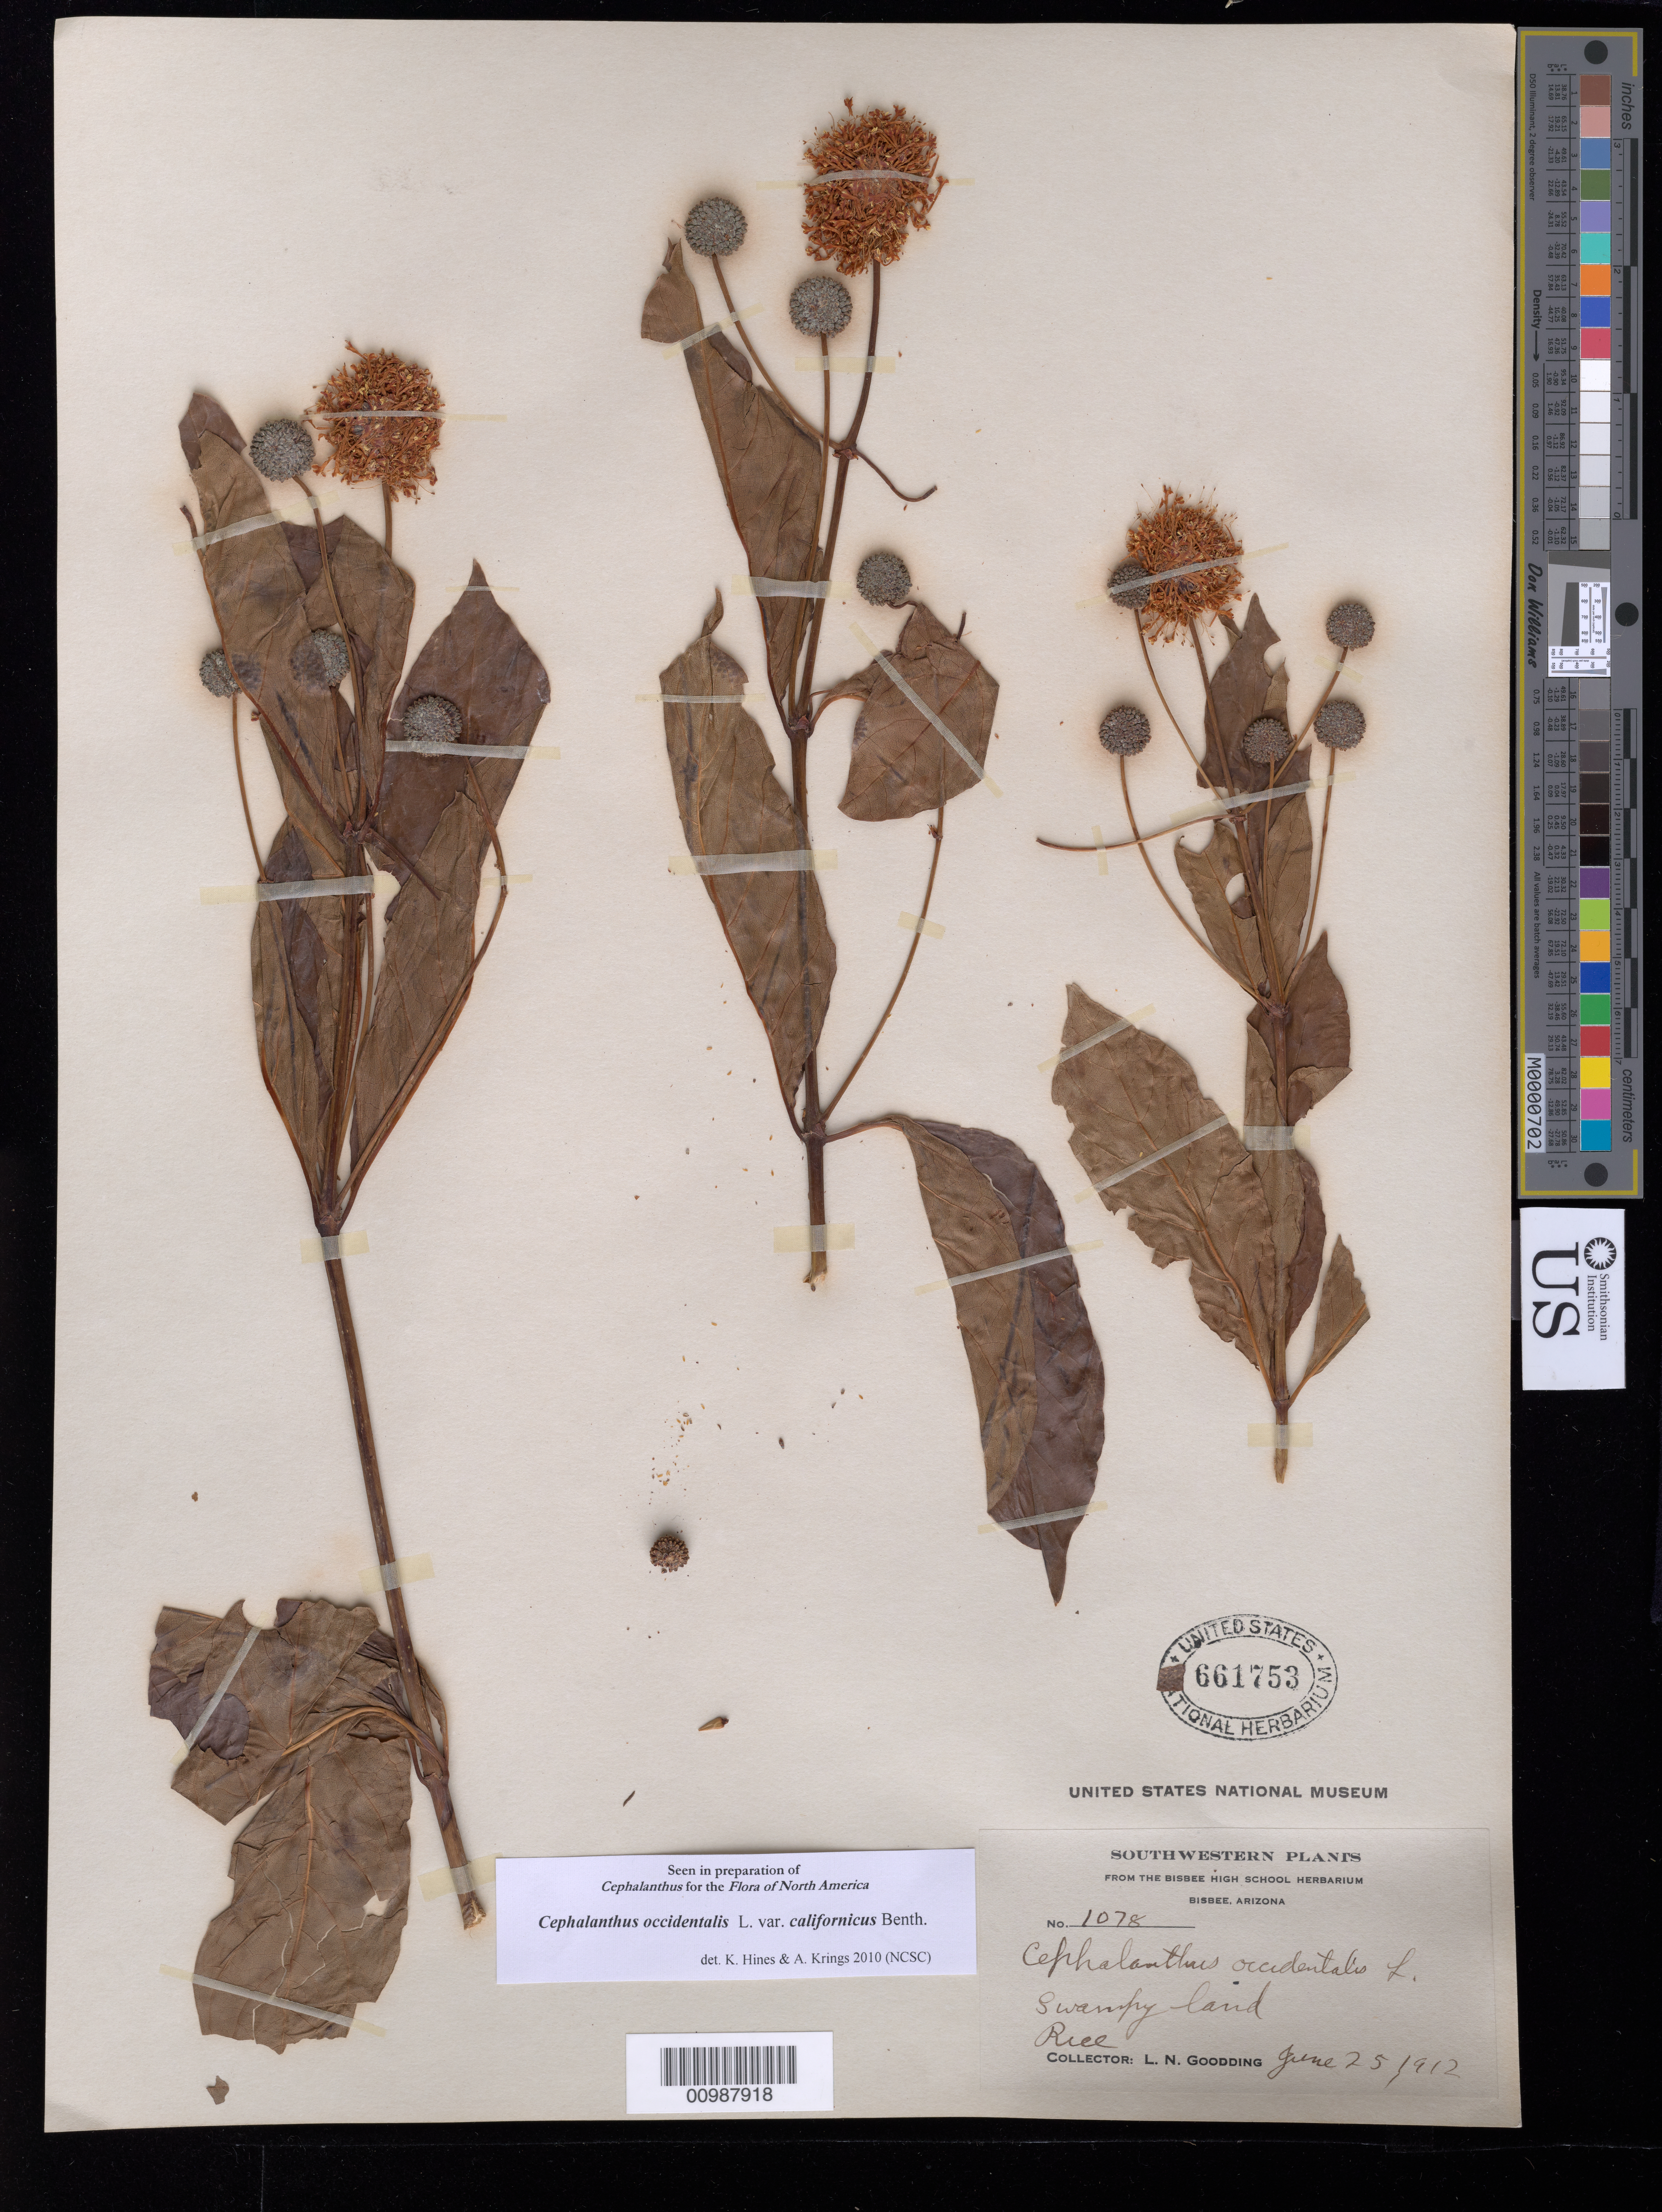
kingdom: Plantae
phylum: Tracheophyta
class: Magnoliopsida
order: Gentianales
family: Rubiaceae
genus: Cephalanthus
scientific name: Cephalanthus occidentalis var. californicus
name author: Benth.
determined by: Hines, K.; Krings, A.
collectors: L. N. Goodding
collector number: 1078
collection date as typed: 25 Jun 1912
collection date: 1912-06-25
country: United States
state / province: Arizona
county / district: Cochise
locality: Bisbee; swampy land.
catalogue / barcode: US 661753